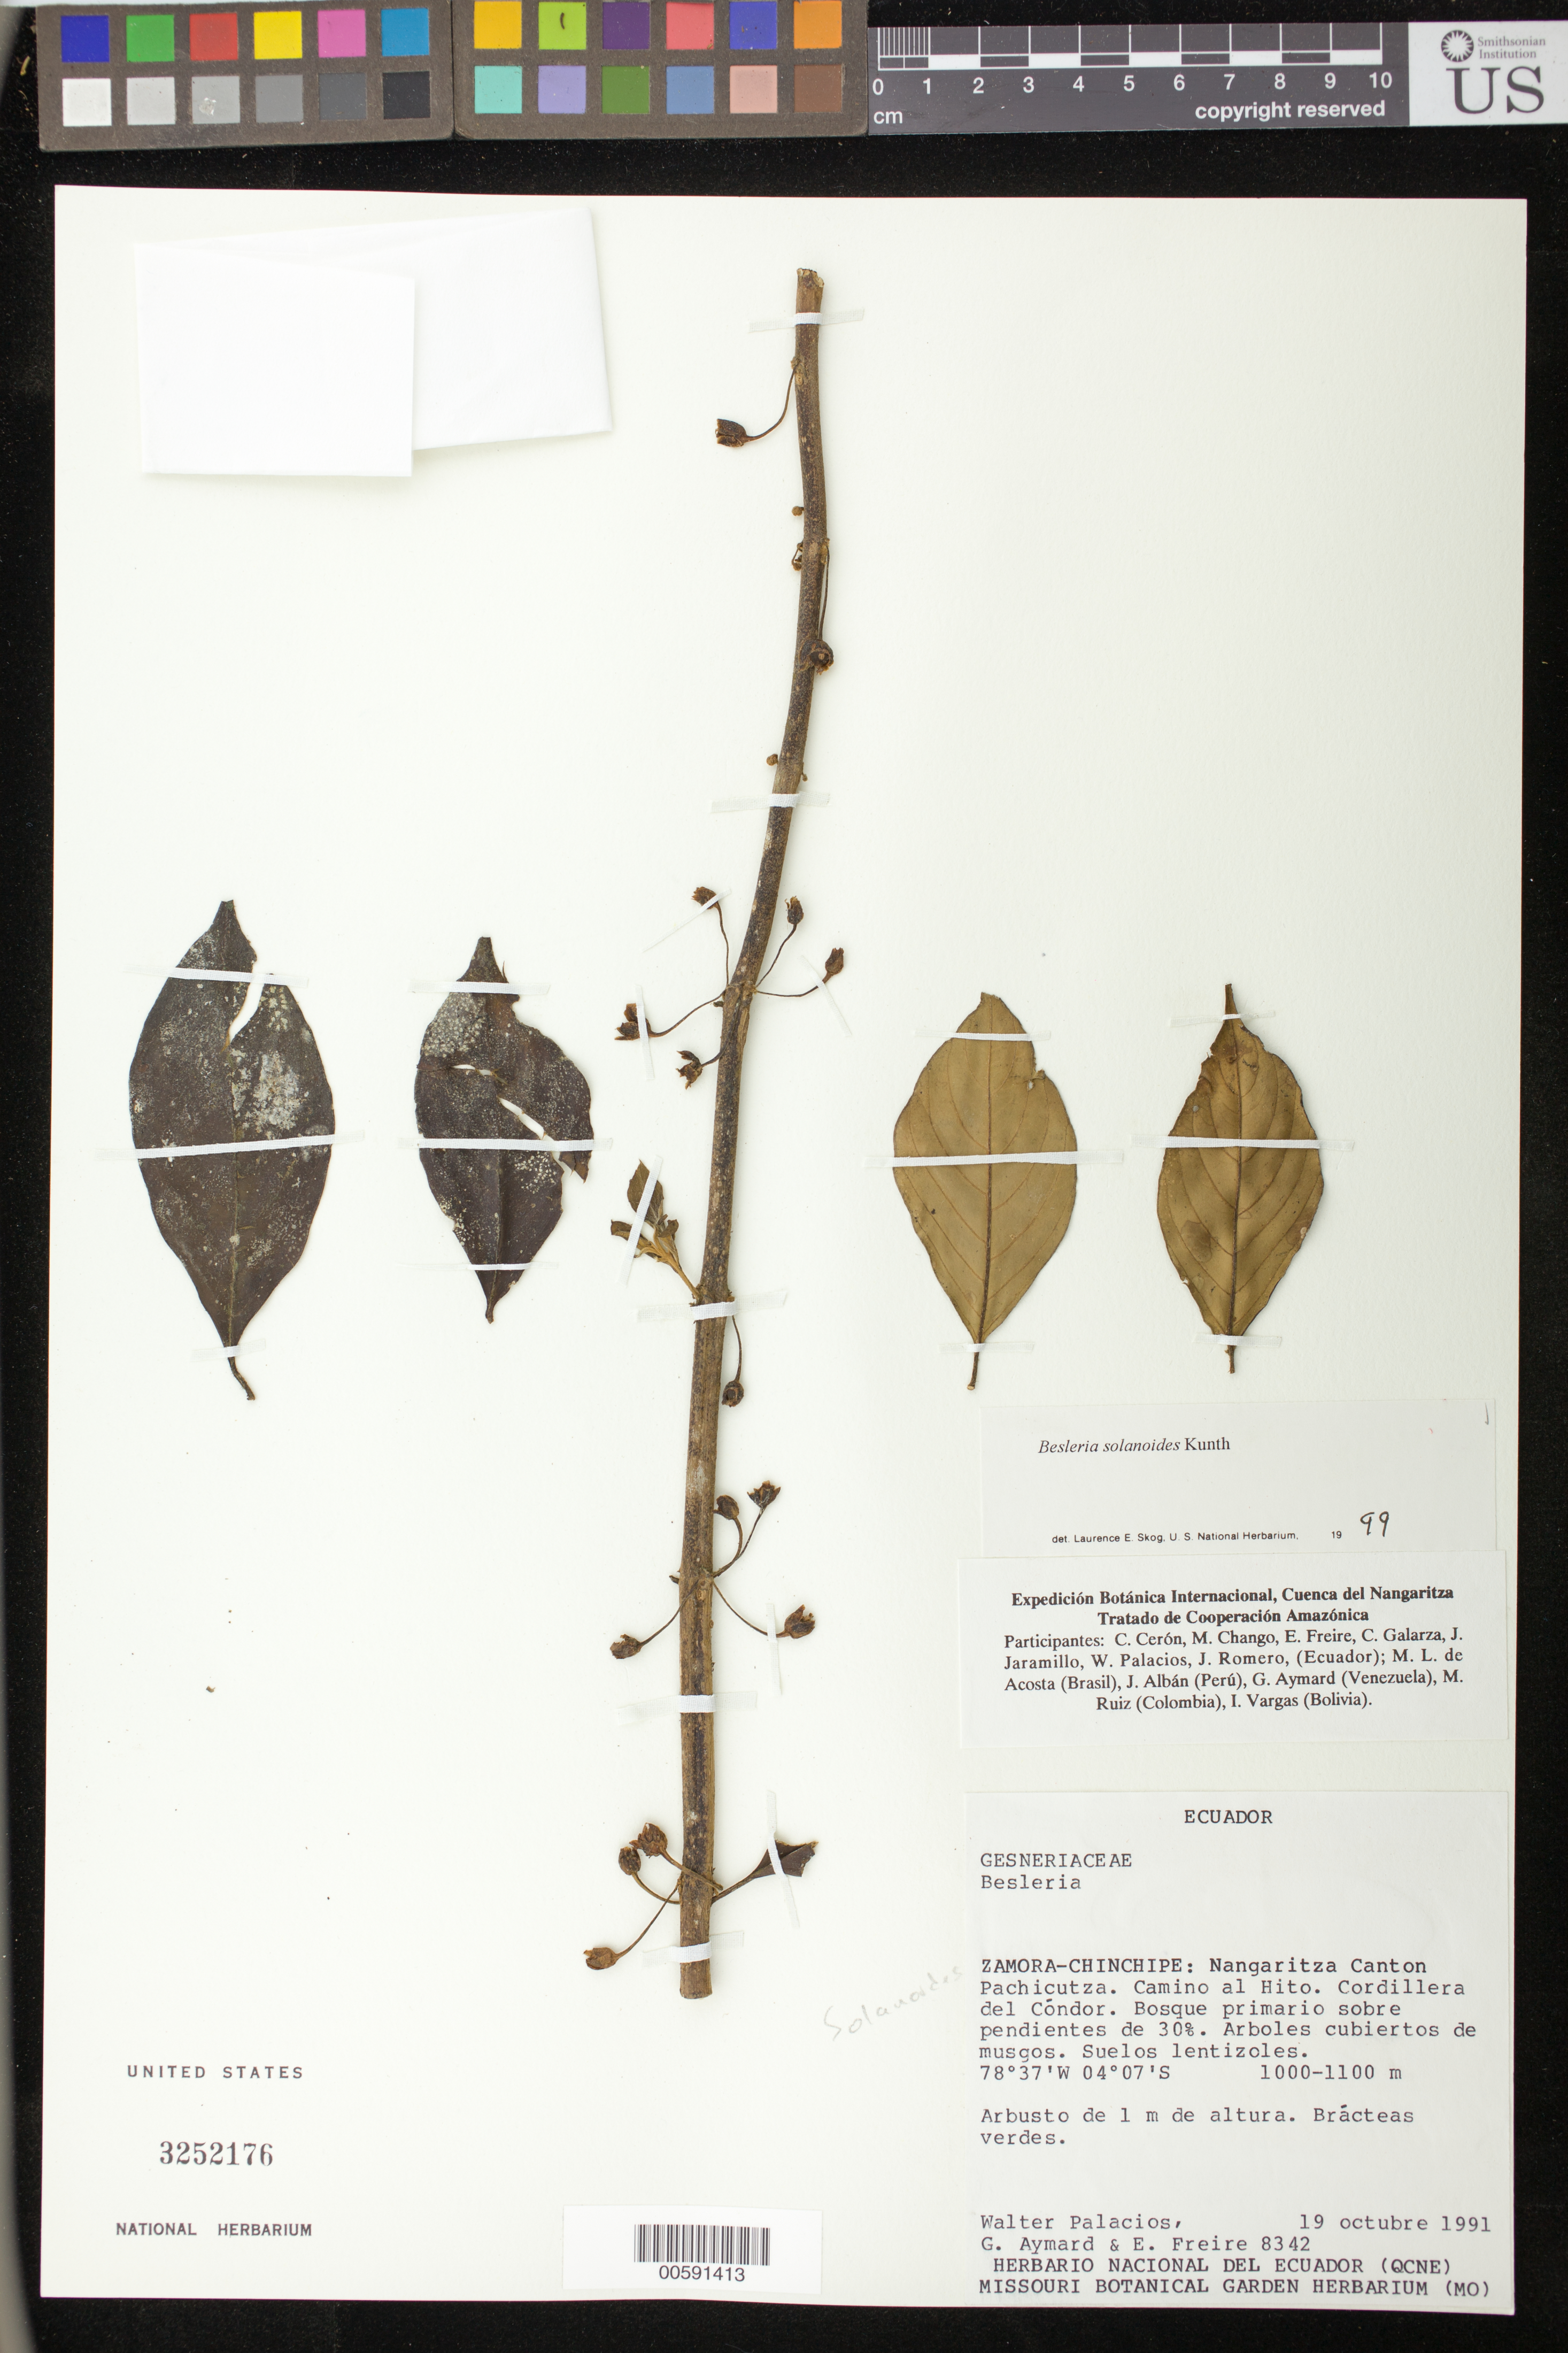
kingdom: Plantae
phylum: Tracheophyta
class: Magnoliopsida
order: Lamiales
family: Gesneriaceae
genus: Besleria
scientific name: Besleria solanoides var. solanoides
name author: Kunth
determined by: Skog, Laurence E.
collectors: W. Palacios, G. A. Aymard & E. Freire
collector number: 8342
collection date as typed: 19 Oct 1991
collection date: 1991-10-19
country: Ecuador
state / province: Zamora-Chinchipe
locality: Nangaritza Canton; Pachicutza, camino al Hito, Cordillera del Cóndor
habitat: Bosque primario sobre pendientes de 30%; árboles cubiertos de musgos; suelos lentizoles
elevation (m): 1000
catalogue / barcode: US 3252176